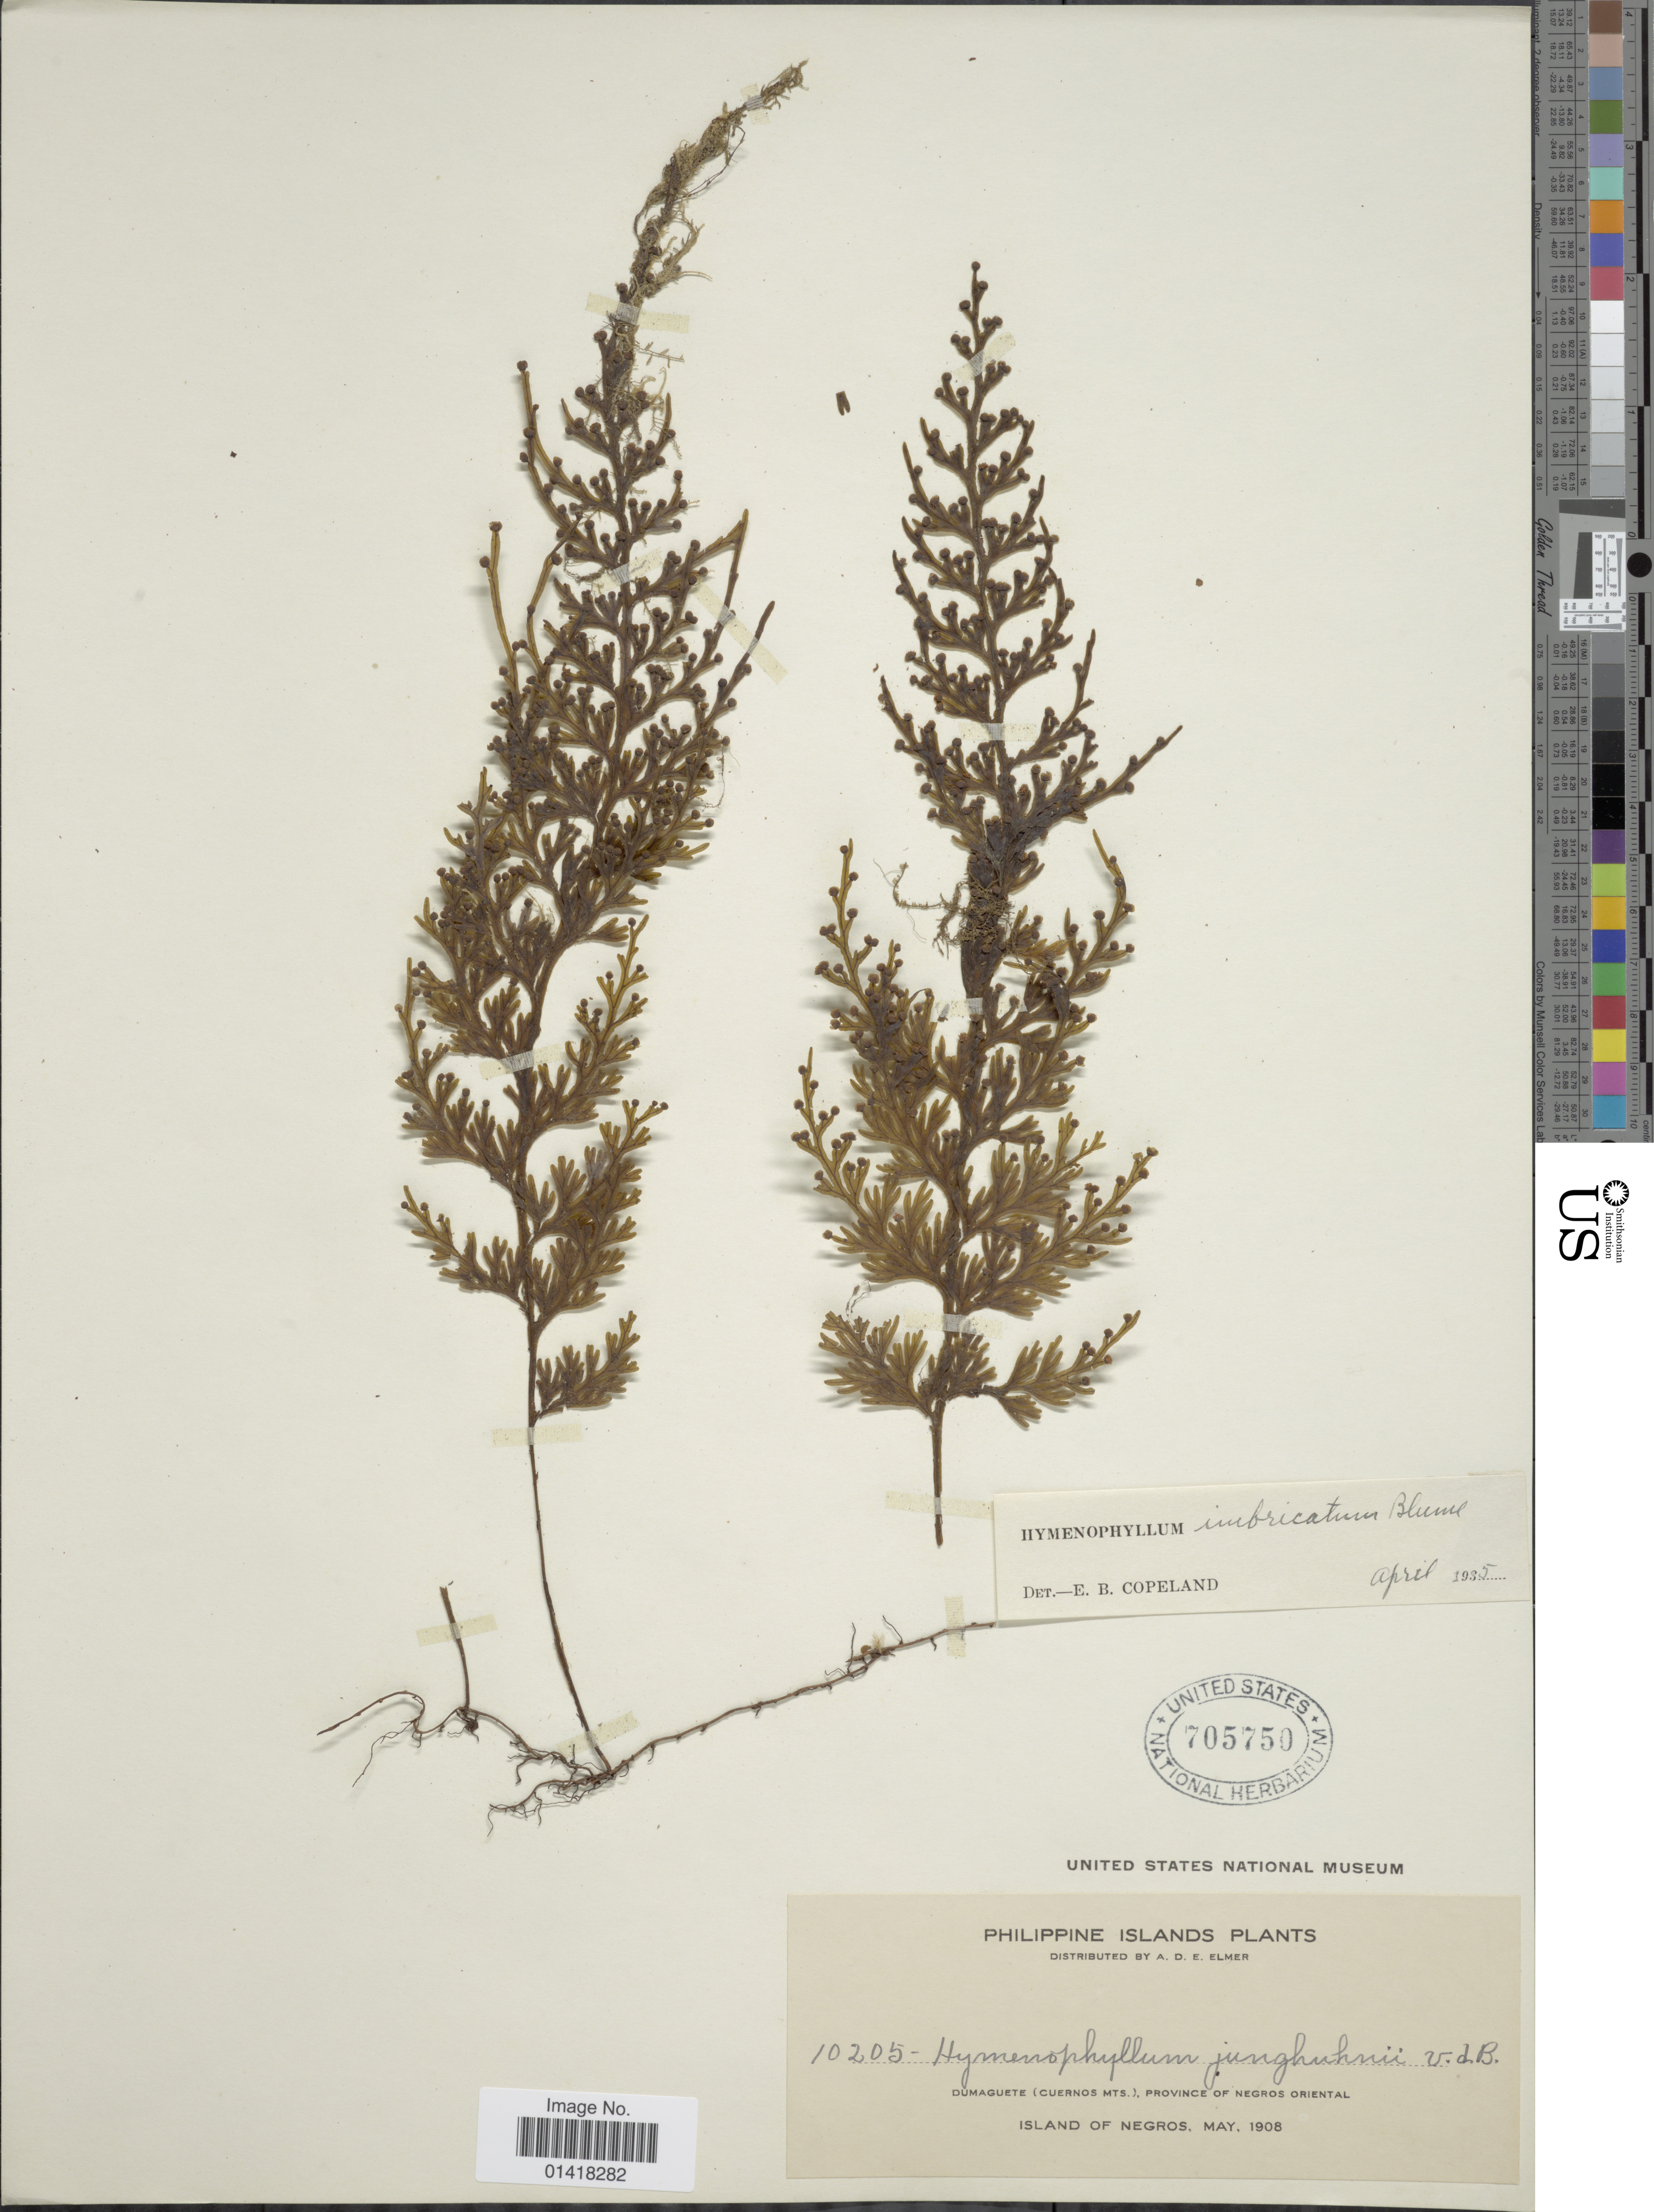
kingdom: Plantae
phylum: Tracheophyta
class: Polypodiopsida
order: Hymenophyllales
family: Hymenophyllaceae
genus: Hymenophyllum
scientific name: Hymenophyllum imbricatum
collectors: A. D. E. Elmer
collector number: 10205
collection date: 1908-05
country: Philippines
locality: Philippine Islands. Dumaguete (cuernos Mts. ) Province of Negros Oriental, Island of Negros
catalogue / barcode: US 705750